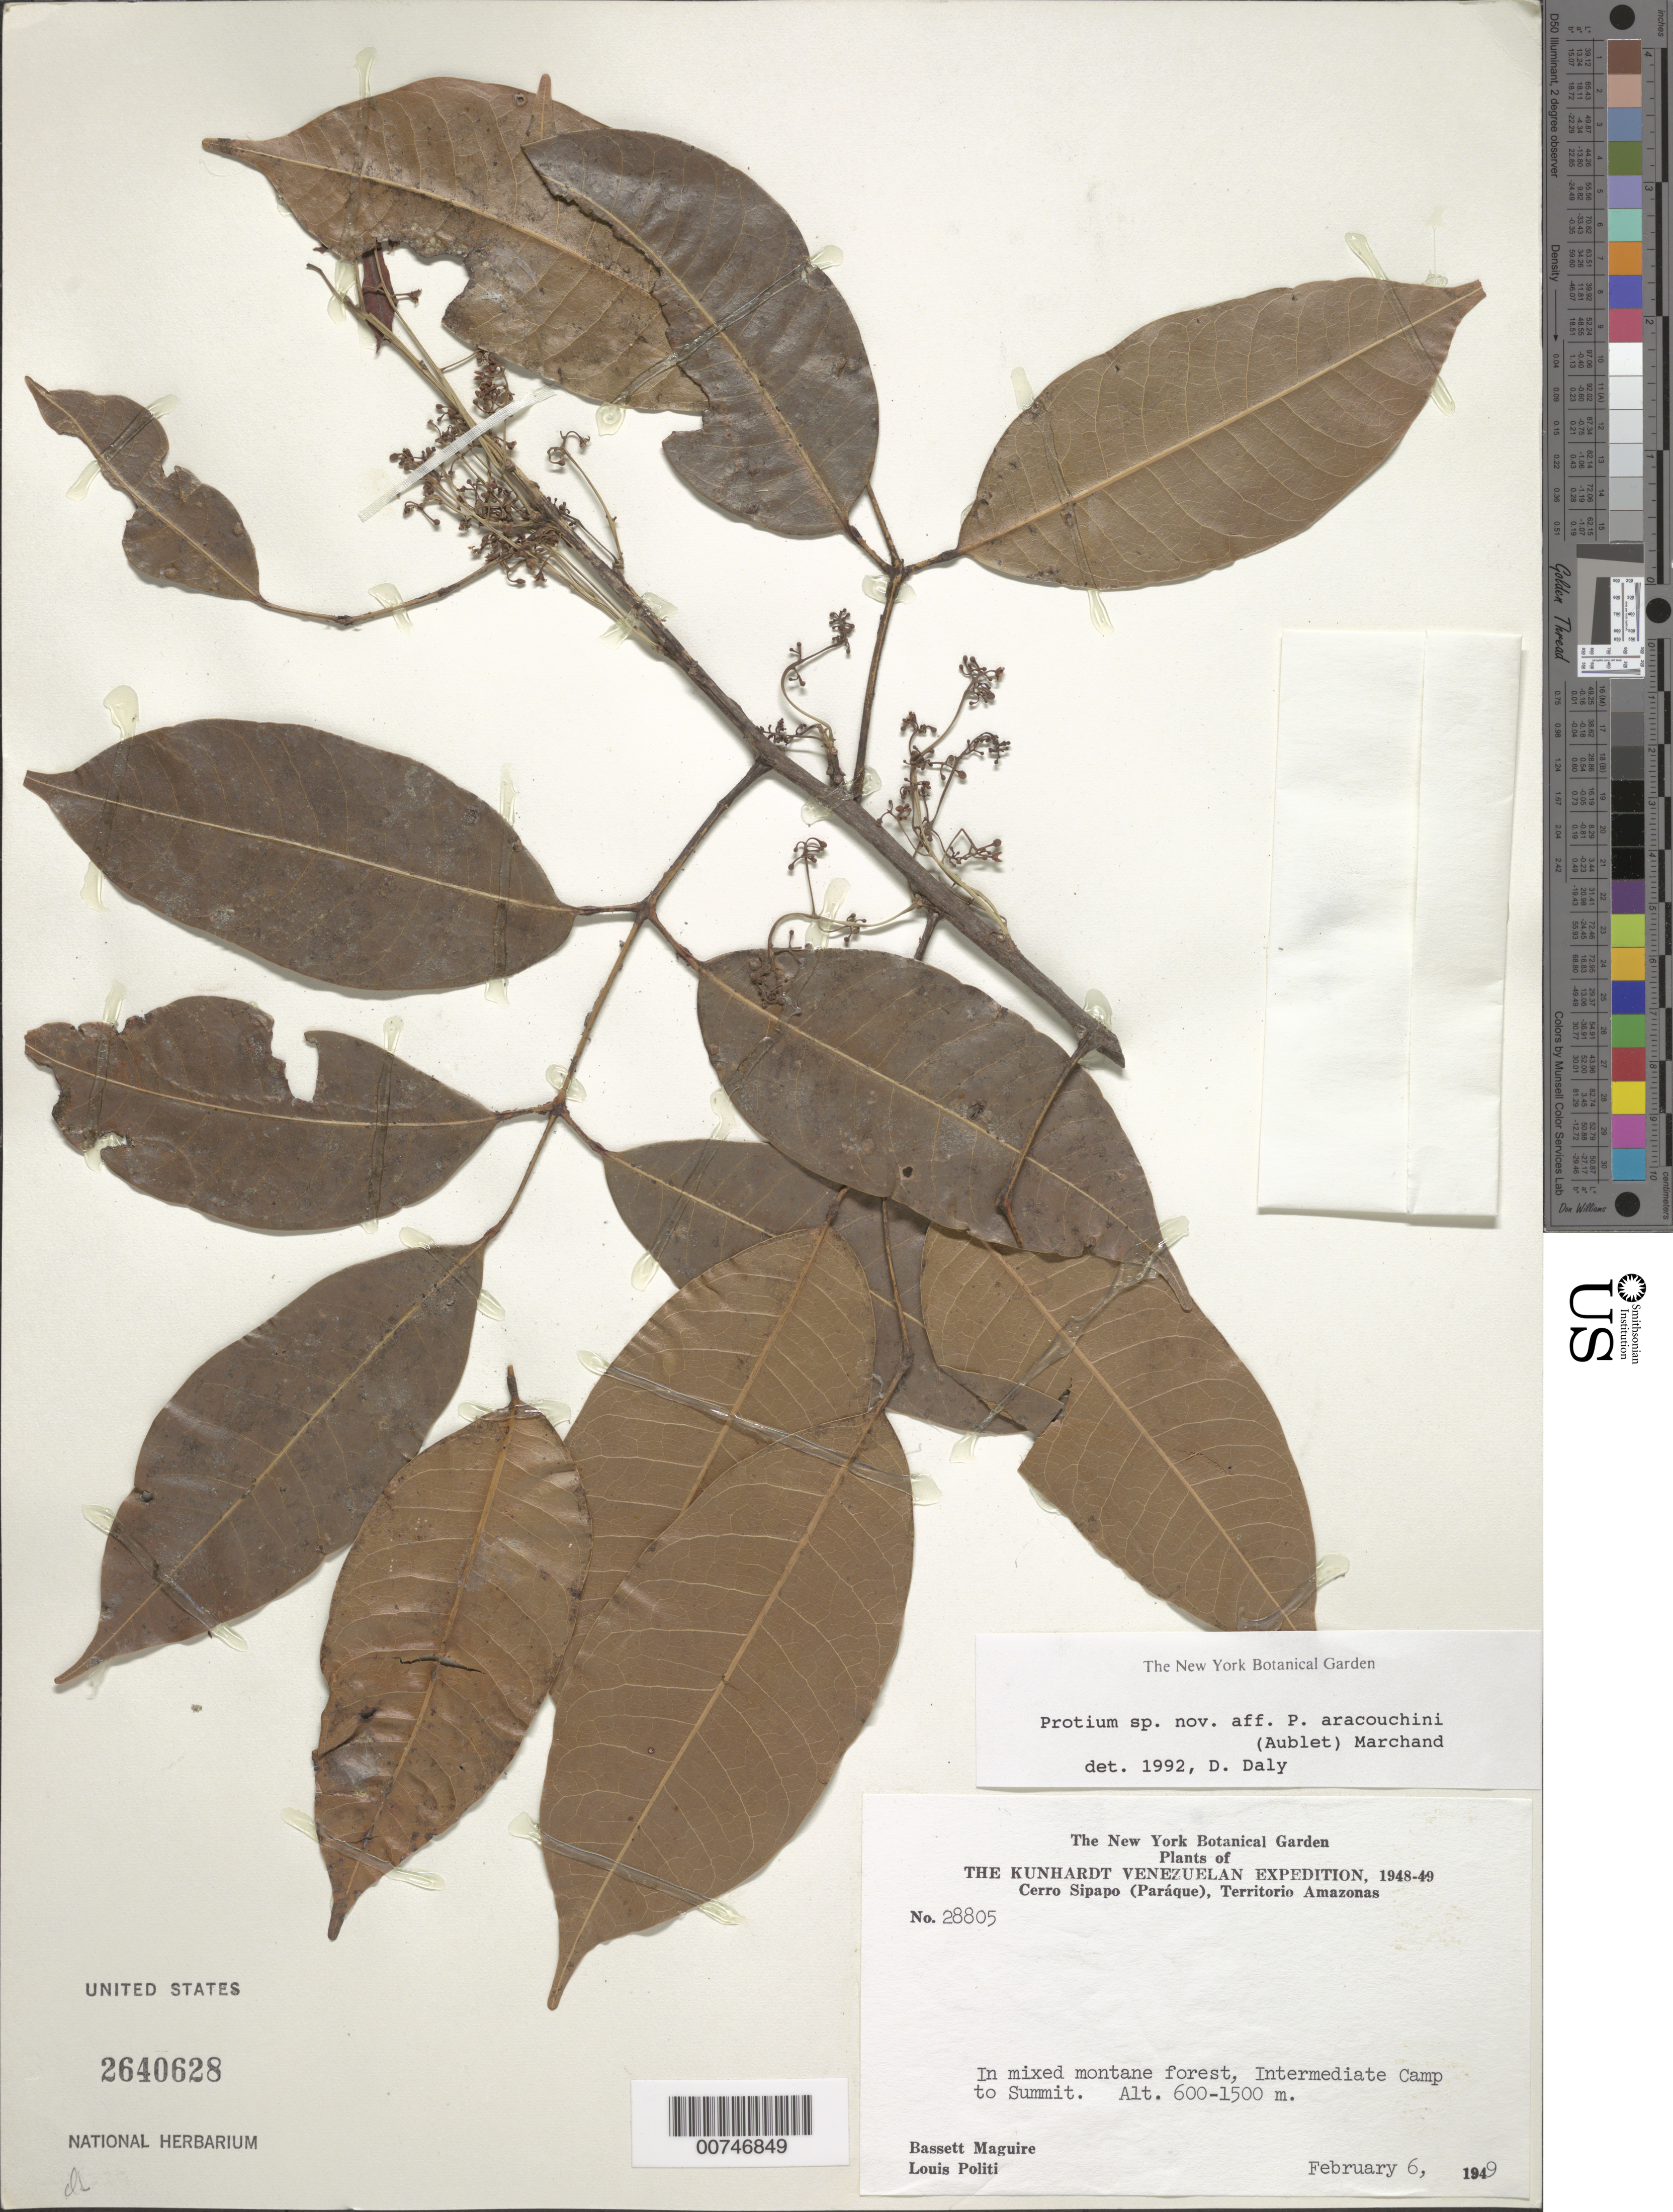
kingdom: Plantae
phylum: Tracheophyta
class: Magnoliopsida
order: Sapindales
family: Burseraceae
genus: Protium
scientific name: Protium aracouchini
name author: (Aubl.) Marchand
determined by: Daly, D. C.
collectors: B. Maguire & L. Politi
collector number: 28805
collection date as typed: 6-Feb-49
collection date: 1949-02-06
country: Venezuela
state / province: Amazonas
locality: Cerro Sipapo (Paráque), between Intermediate Camp & summit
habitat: Mixed montane forest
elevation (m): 600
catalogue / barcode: US 2640628